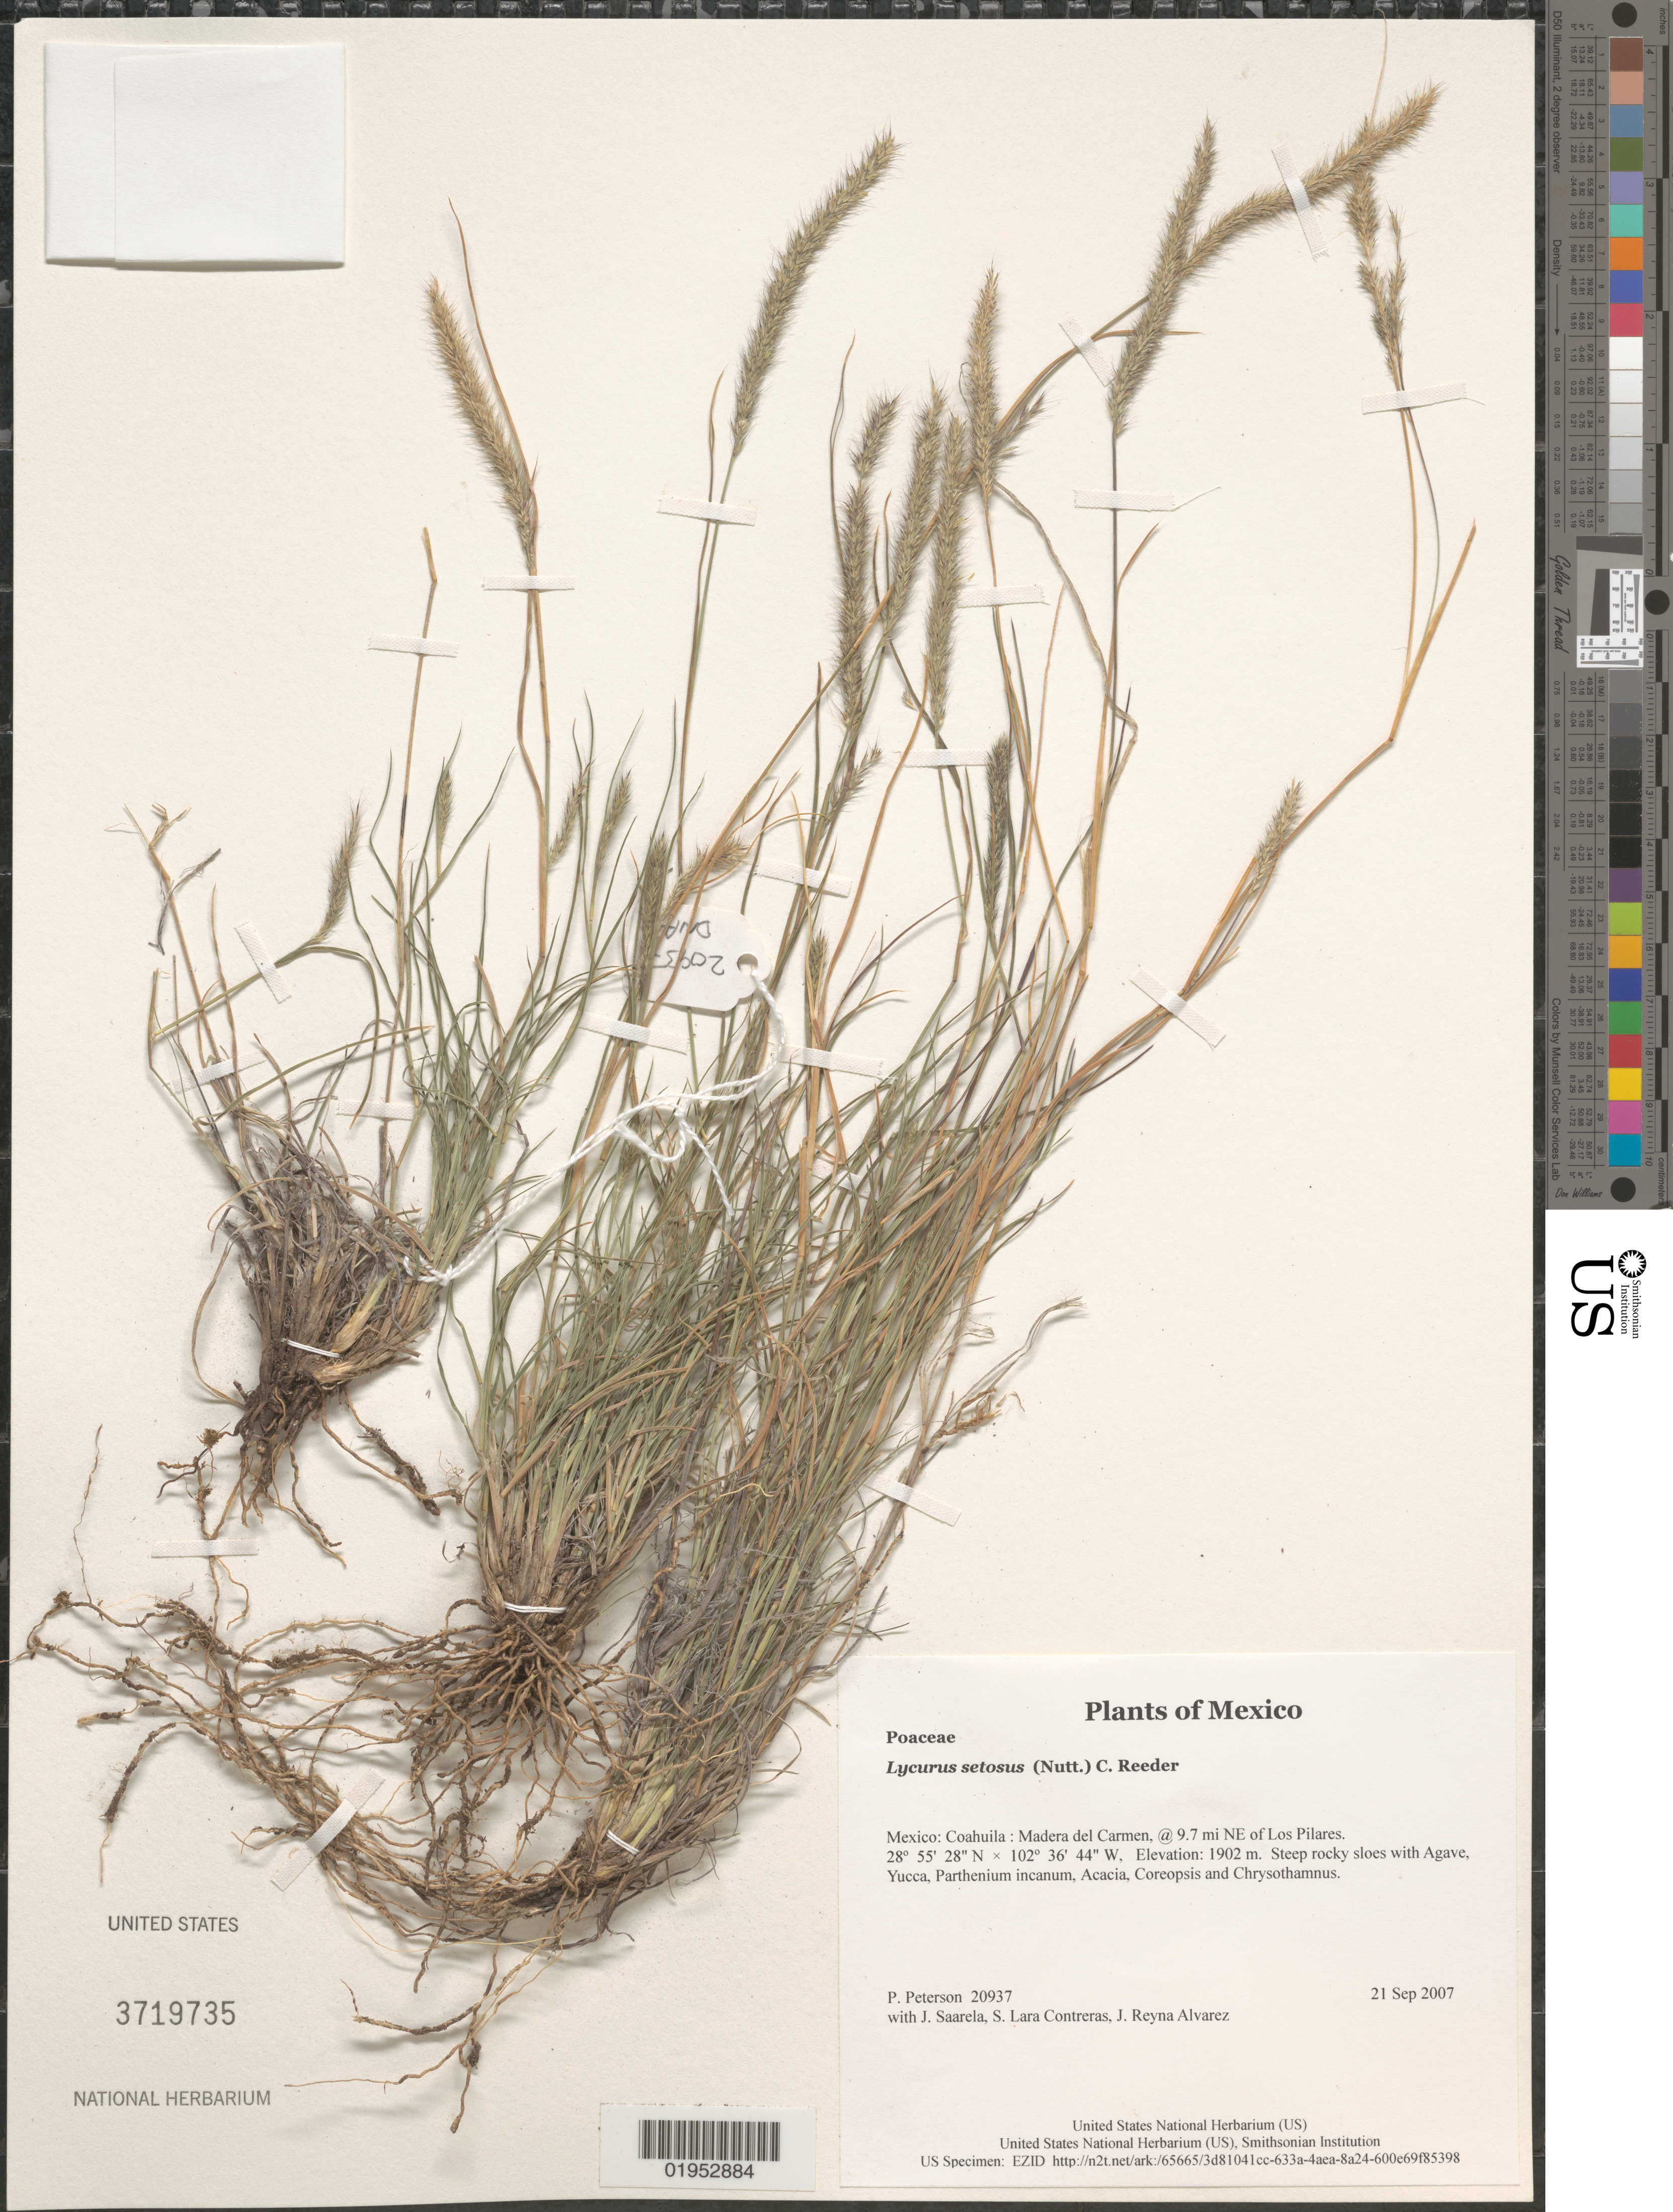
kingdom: Plantae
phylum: Tracheophyta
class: Liliopsida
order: Poales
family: Poaceae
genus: Lycurus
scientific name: Lycurus setosus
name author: (Nutt.) C. Reeder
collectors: P. M. Peterson, J. Saarela, S. Lara Contreras & J. Reyna Alvarez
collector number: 20937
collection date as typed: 21 Sep 2007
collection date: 2007-09-21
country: Mexico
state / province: Coahuila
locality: Madera del Carmen, @ 9.7 mi NE of Los Pilares.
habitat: Steep rocky sloes with Agave, Yucca, Parthenium incanum, Acacia, Coreopsis and Chrysothamnus.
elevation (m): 1902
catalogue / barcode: US 3719735